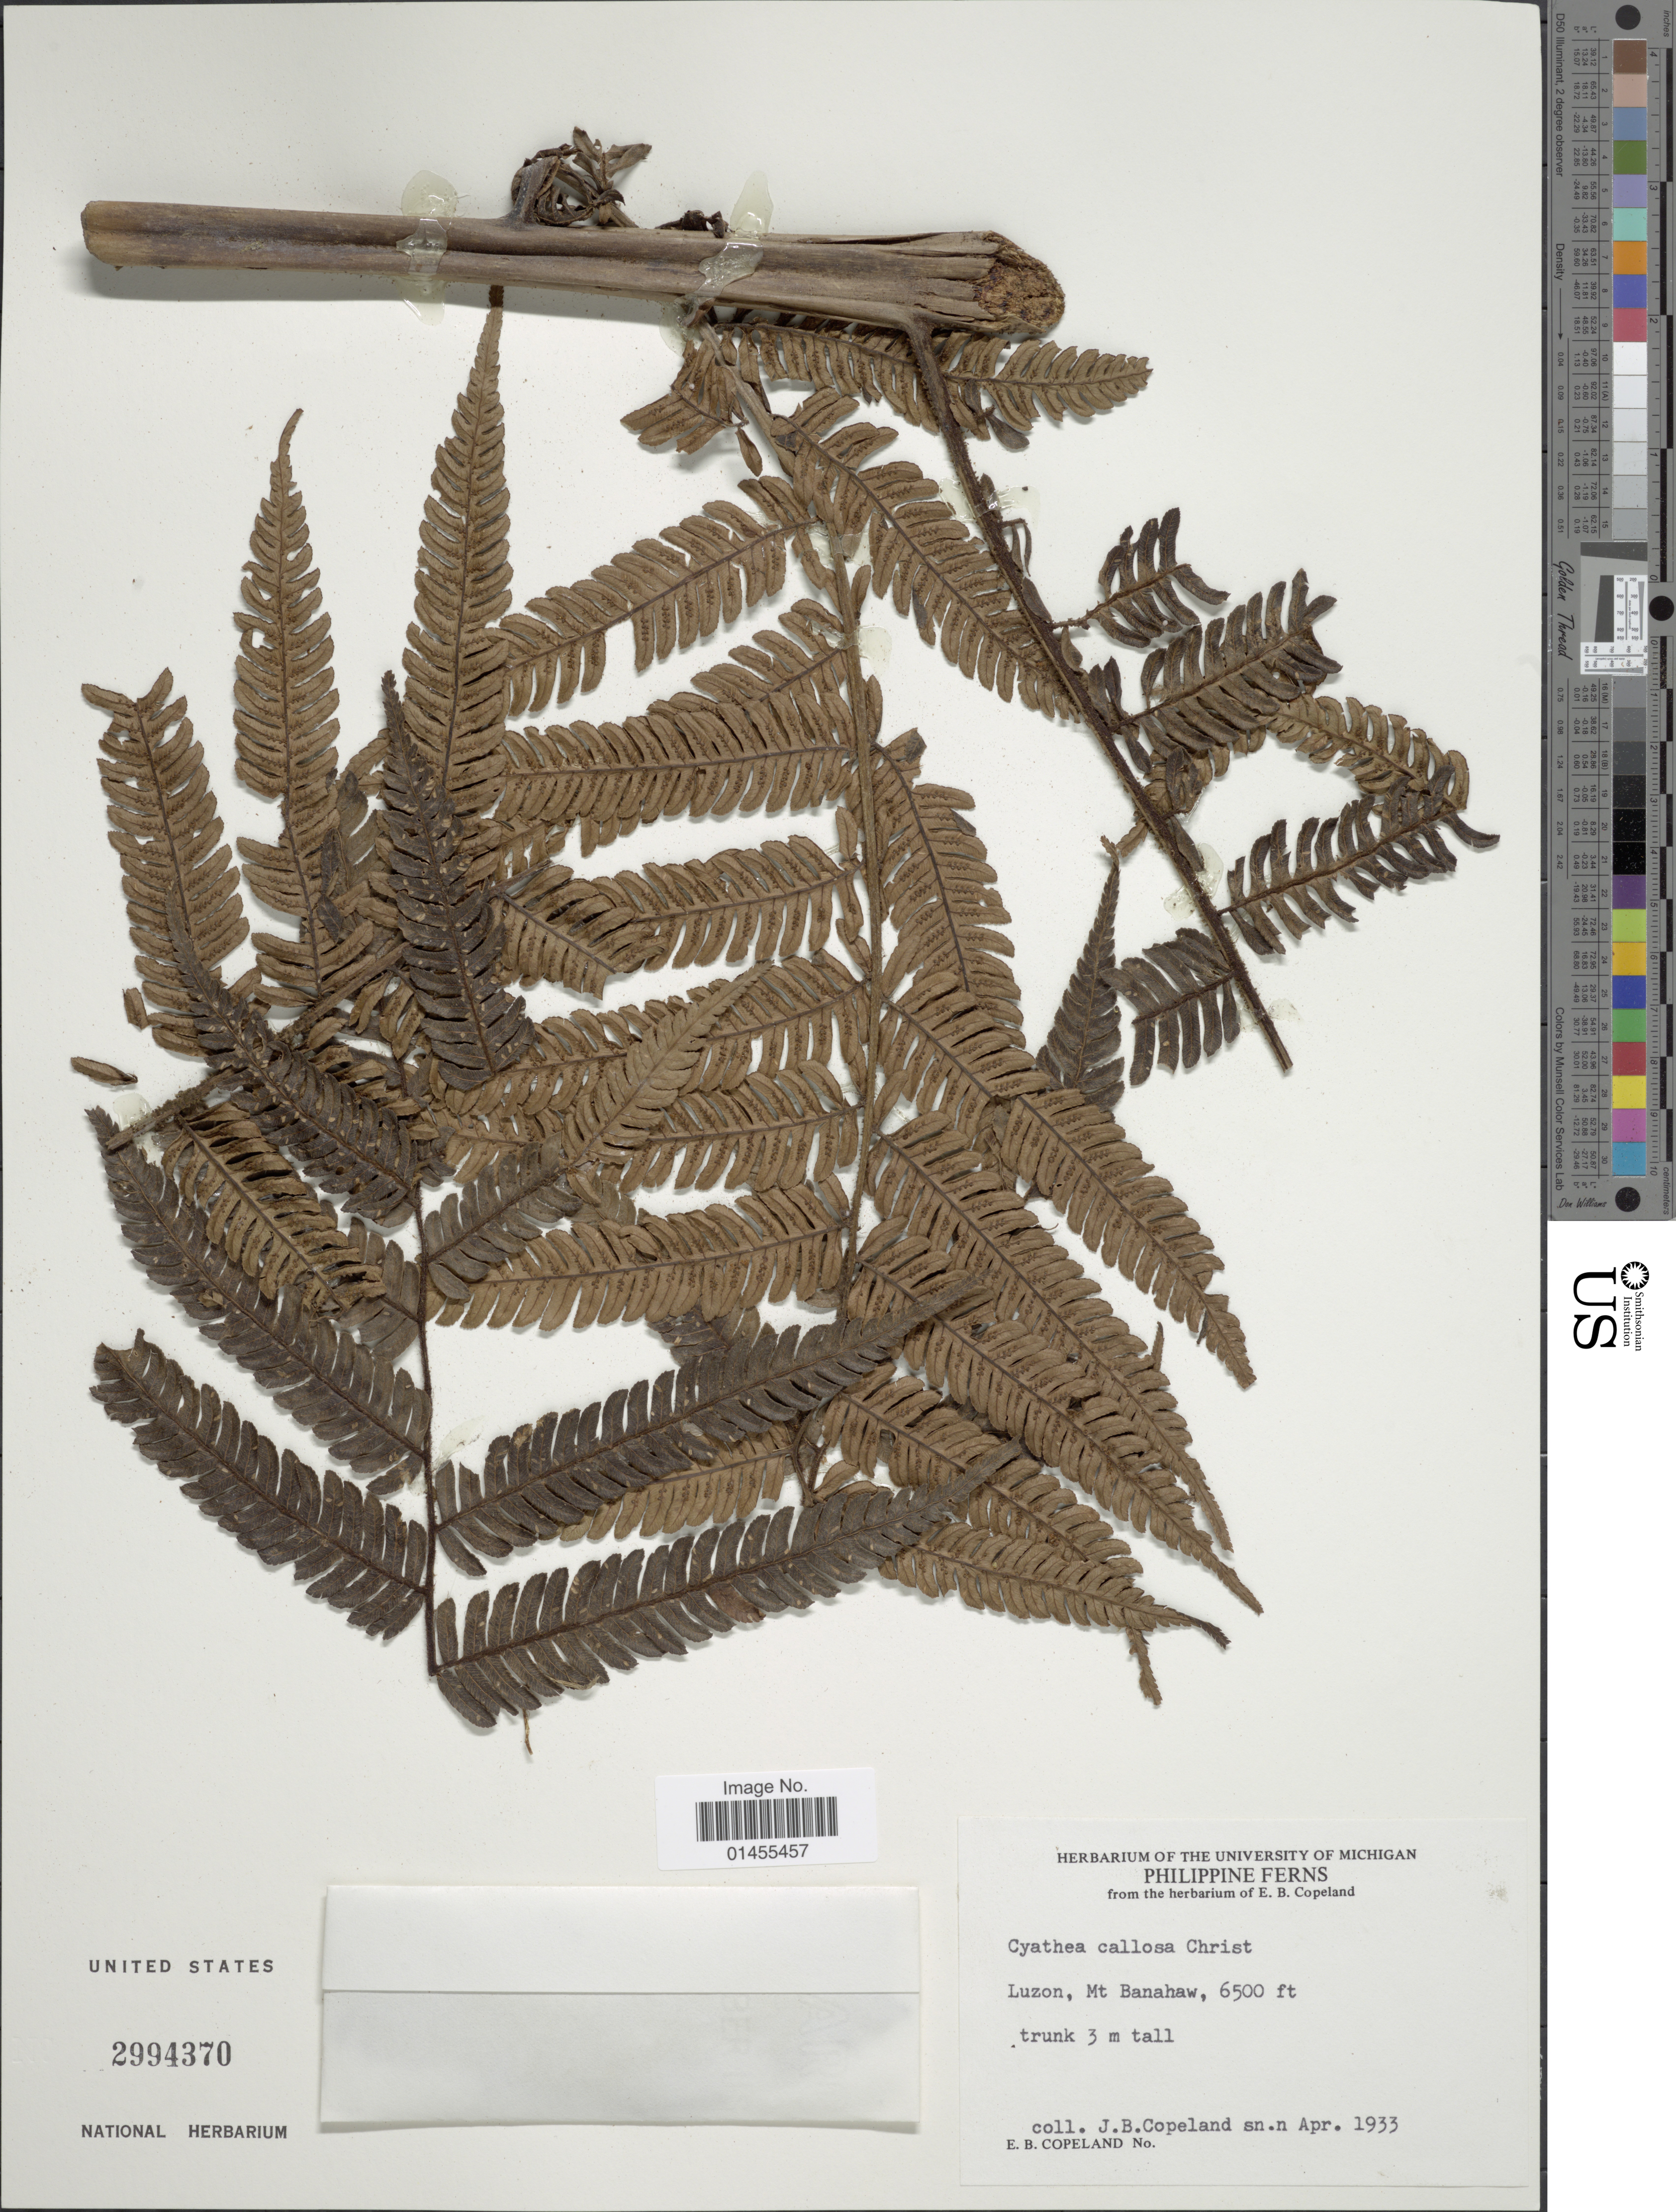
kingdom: Plantae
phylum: Tracheophyta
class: Polypodiopsida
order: Cyatheales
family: Cyatheaceae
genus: Alsophila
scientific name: Alsophila callosa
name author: (Christ) R.M. Tryon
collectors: J. Copeland & E. B. Copeland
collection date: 1933-04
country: Philippines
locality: Luzon, Mt Banahaw.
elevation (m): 1981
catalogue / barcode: US 2994370